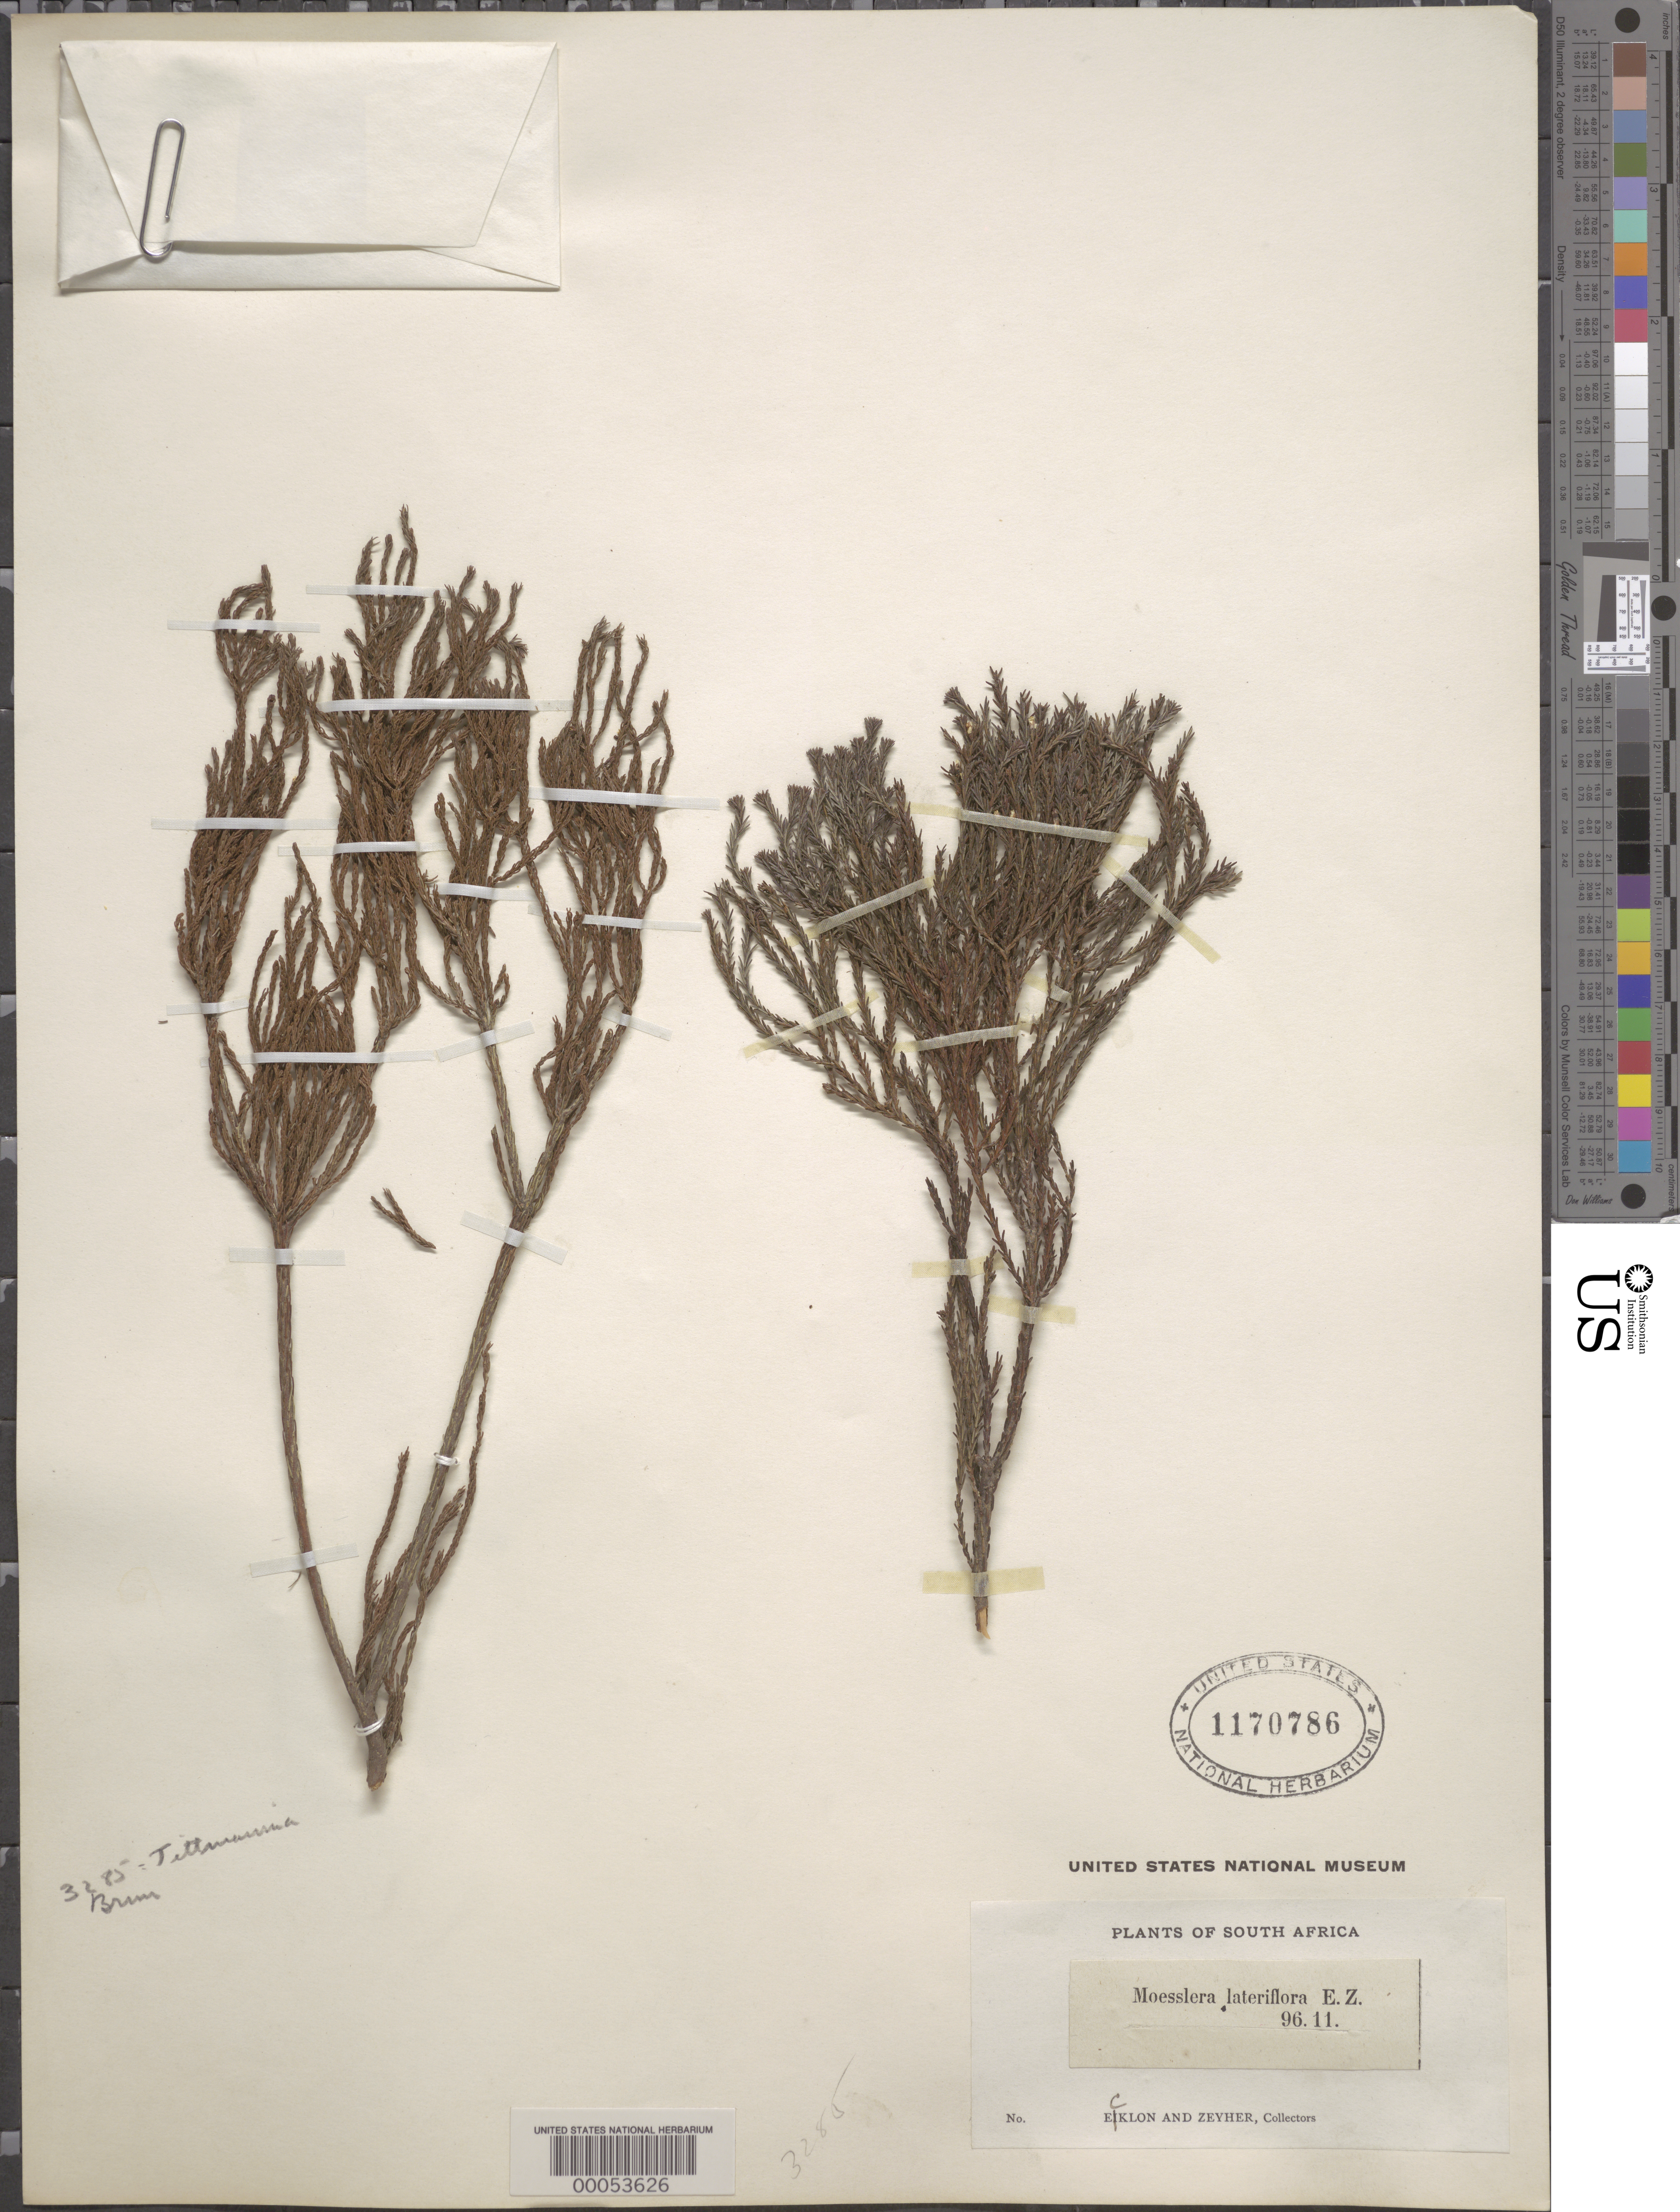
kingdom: Plantae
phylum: Tracheophyta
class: Magnoliopsida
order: Bruniales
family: Bruniaceae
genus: Audouinia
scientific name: Audouinia laxa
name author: (Thunb.) A.V. Hall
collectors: C. F. Ecklon & C. Zeyher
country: South Africa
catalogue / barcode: US 1170786